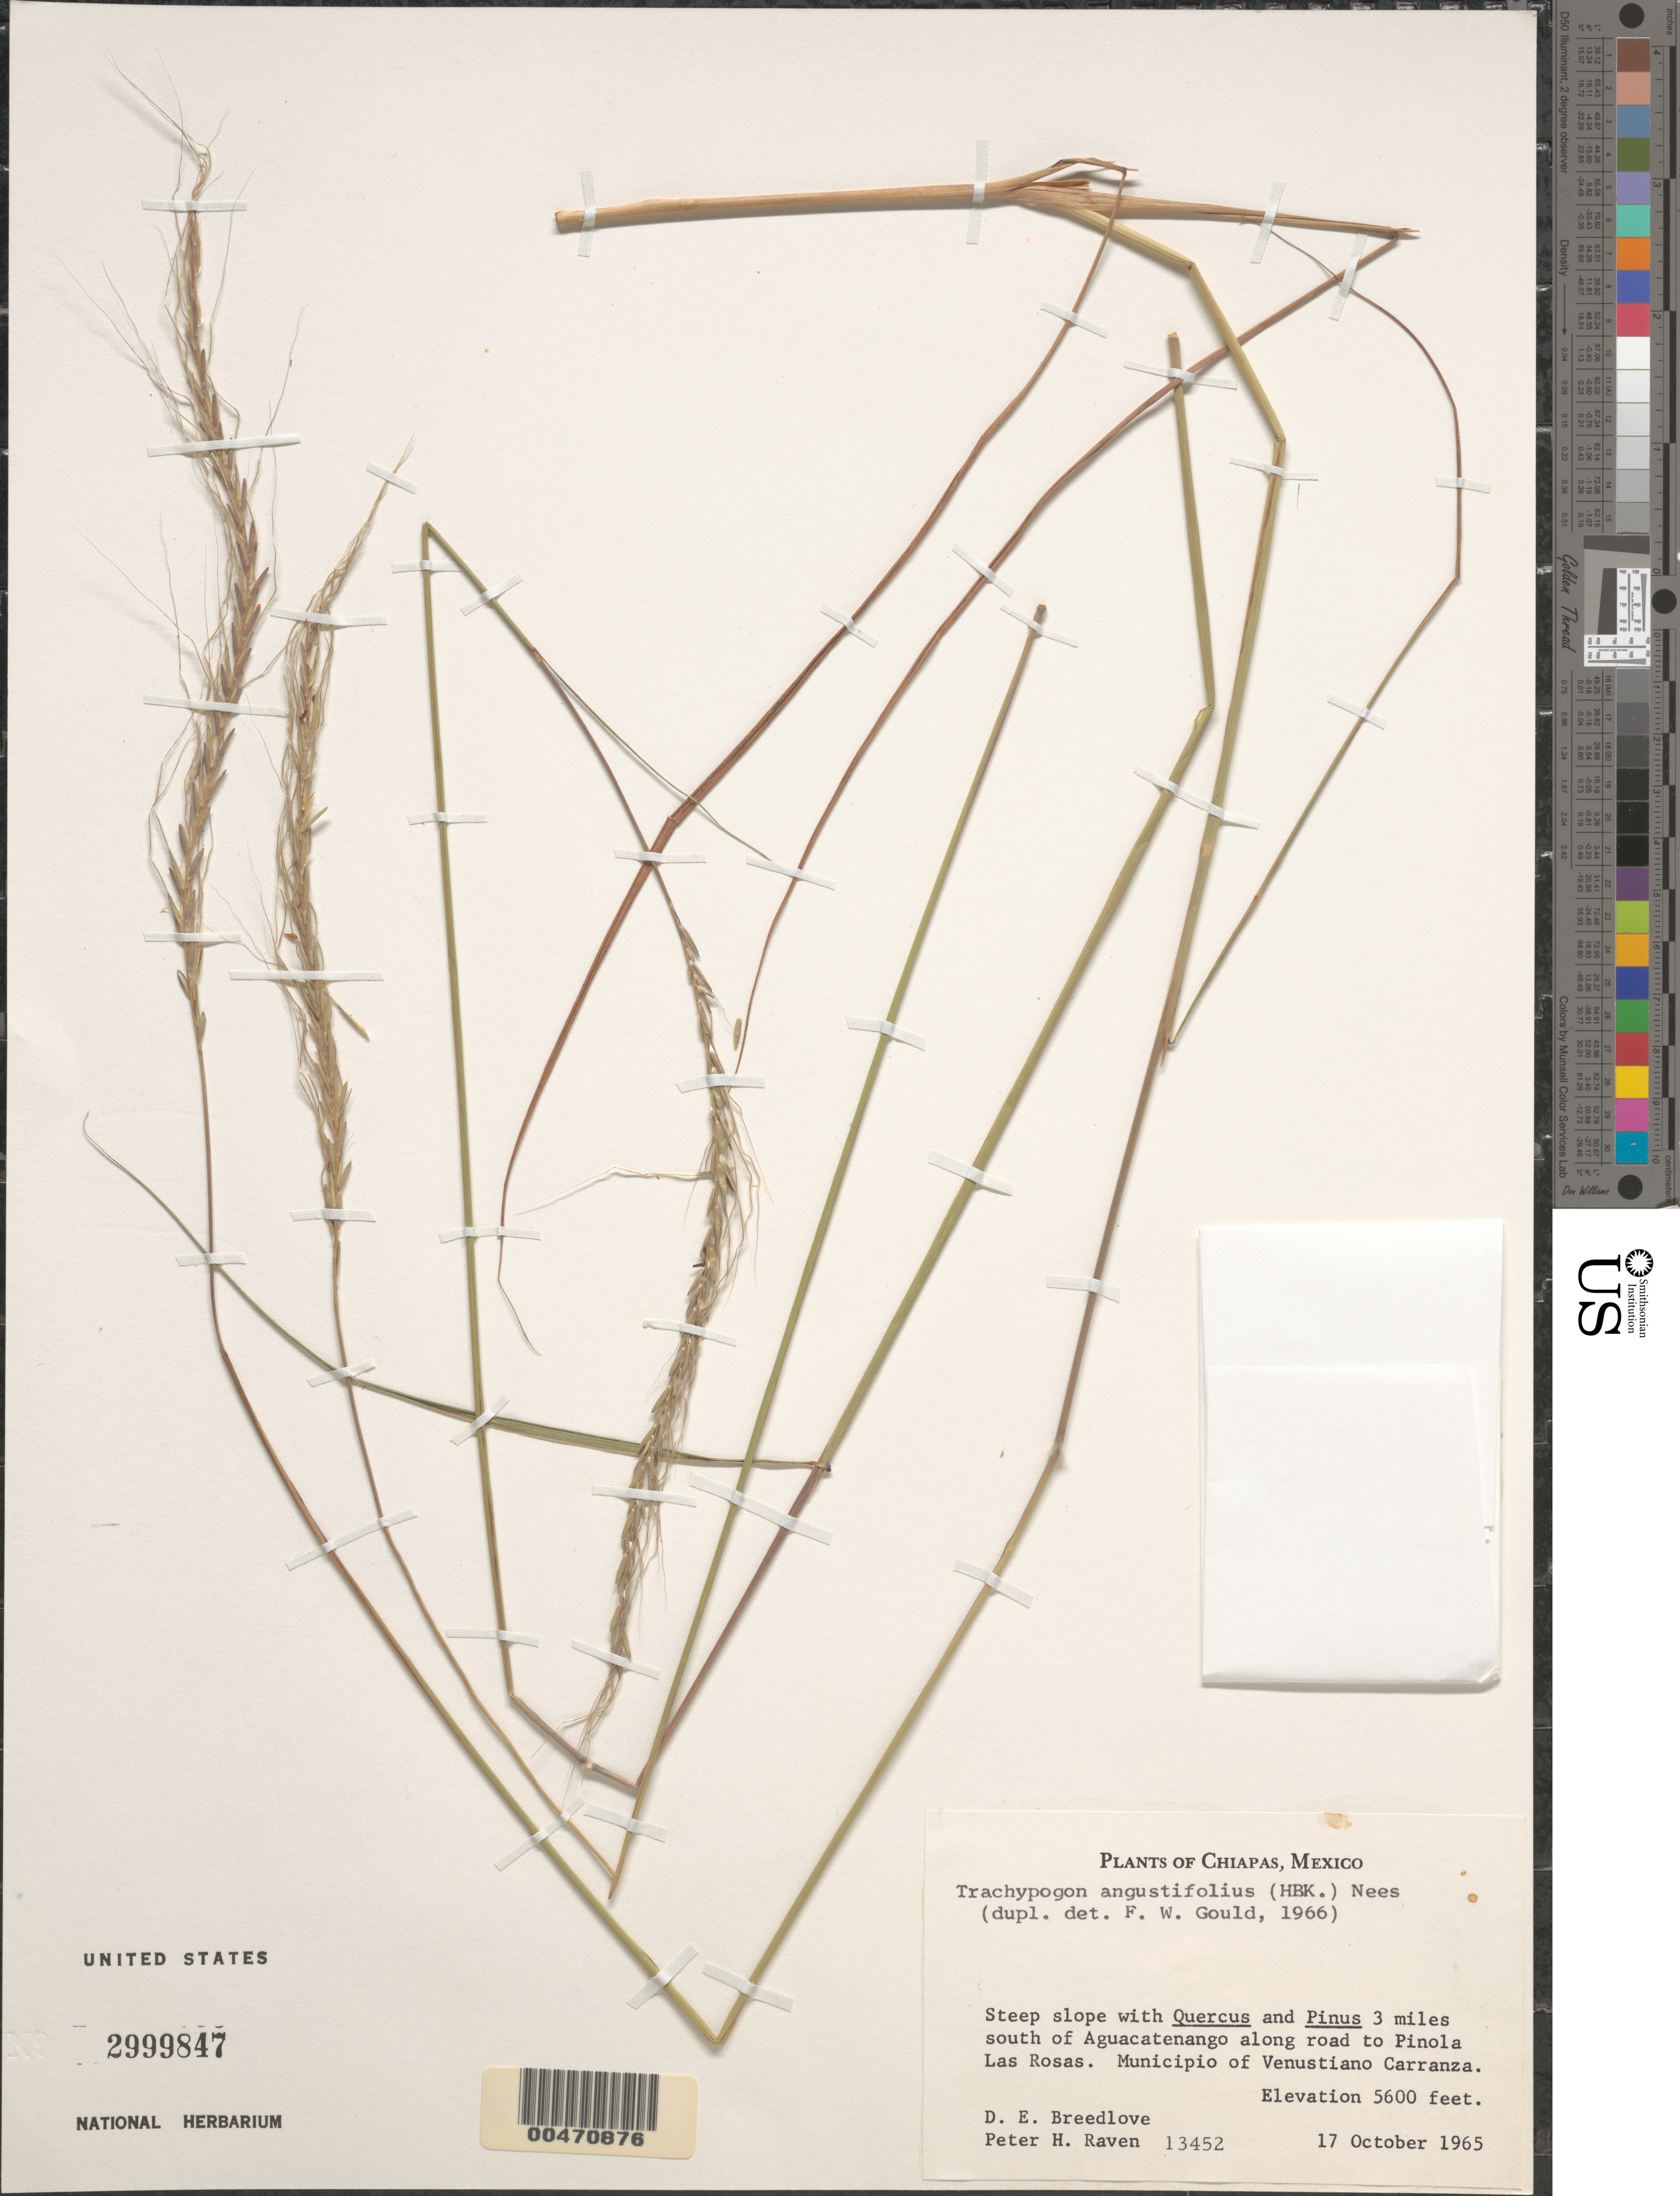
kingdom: Plantae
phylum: Tracheophyta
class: Liliopsida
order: Poales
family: Poaceae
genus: Trachypogon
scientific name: Trachypogon angustifolius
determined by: Gould, F. W.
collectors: D. E. Breedlove & P. H. Raven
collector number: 13452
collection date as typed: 17 Oct 1965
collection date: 1965-10-17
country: Mexico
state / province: Chiapas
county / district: Venustiano Carranza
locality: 3 mi S of Aguacatenango along rd to Pinola Las Rosas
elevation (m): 1707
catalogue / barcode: US 2999847